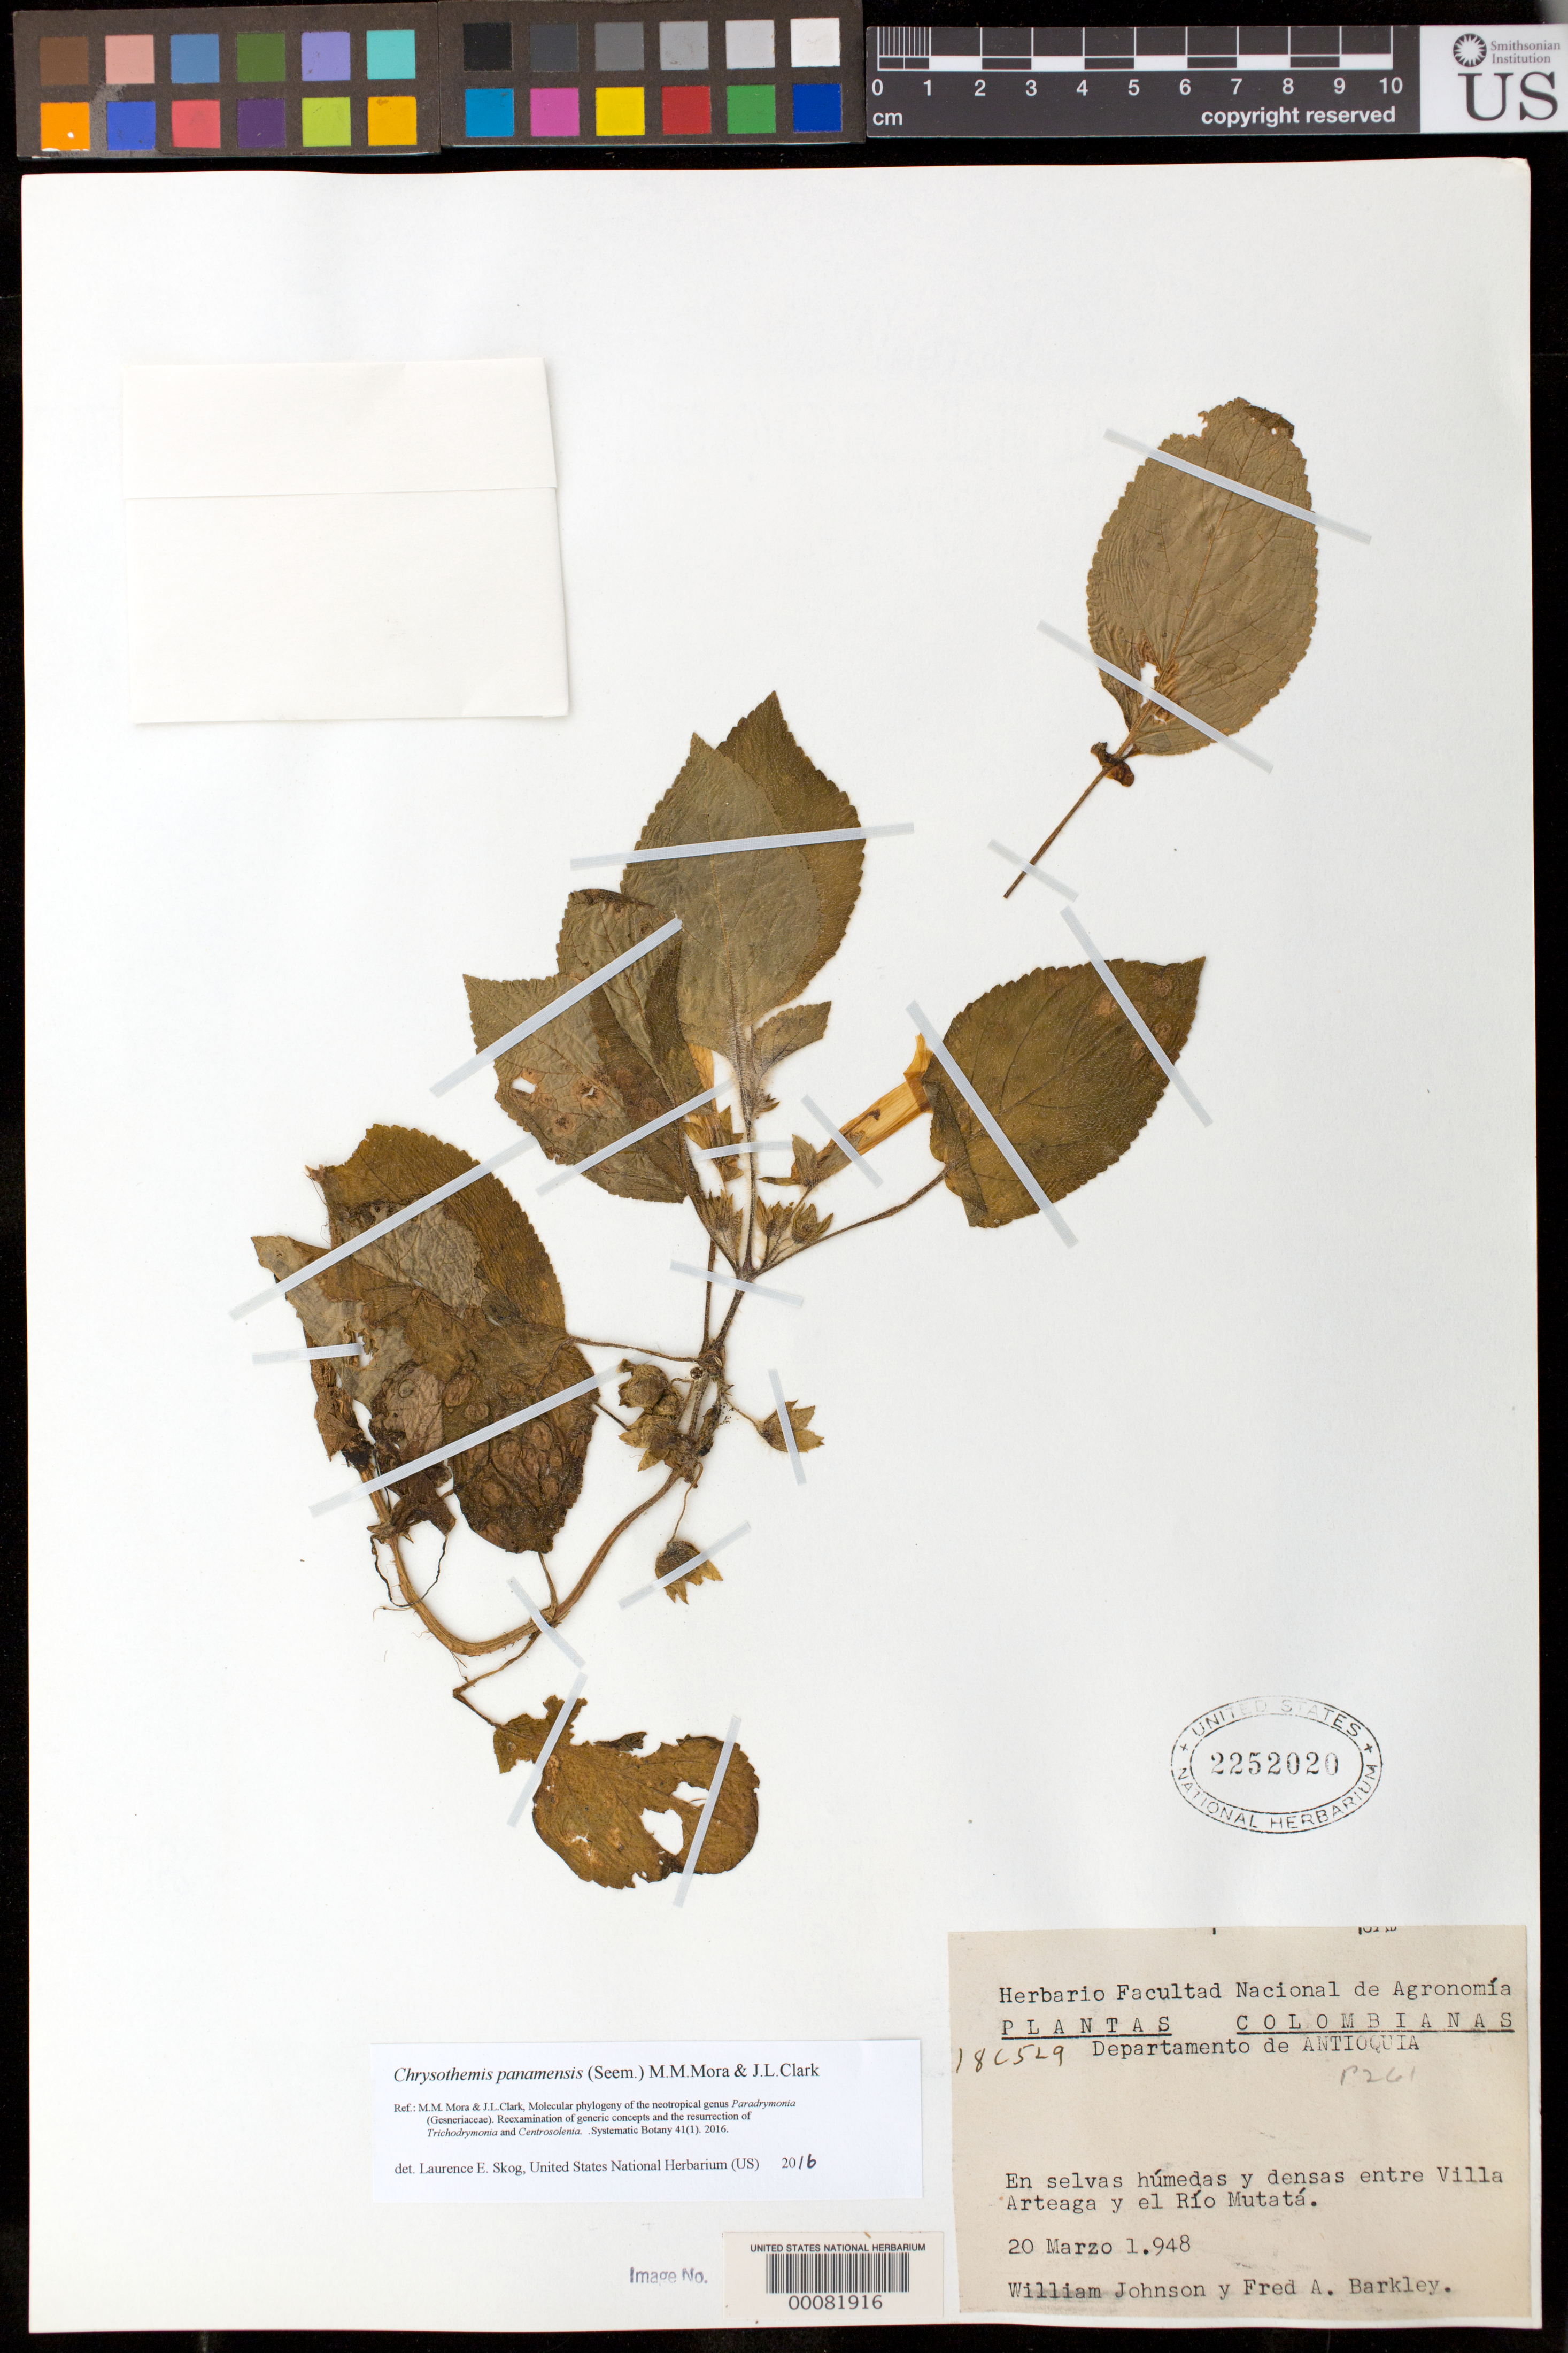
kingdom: Plantae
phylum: Tracheophyta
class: Magnoliopsida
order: Lamiales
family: Gesneriaceae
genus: Chrysothemis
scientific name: Chrysothemis panamensis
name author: (Seem.) M.M. Mora & J.L. Clark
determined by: Skog, Laurence E.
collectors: W. Johnson & F. A. Barkley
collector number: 18C 529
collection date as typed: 20 Mar 1948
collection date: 1948-03-20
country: Colombia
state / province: Antioquia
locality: Between Villa Arteaga and El Rio Mutata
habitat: In dense, humid forest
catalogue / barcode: US 2252020